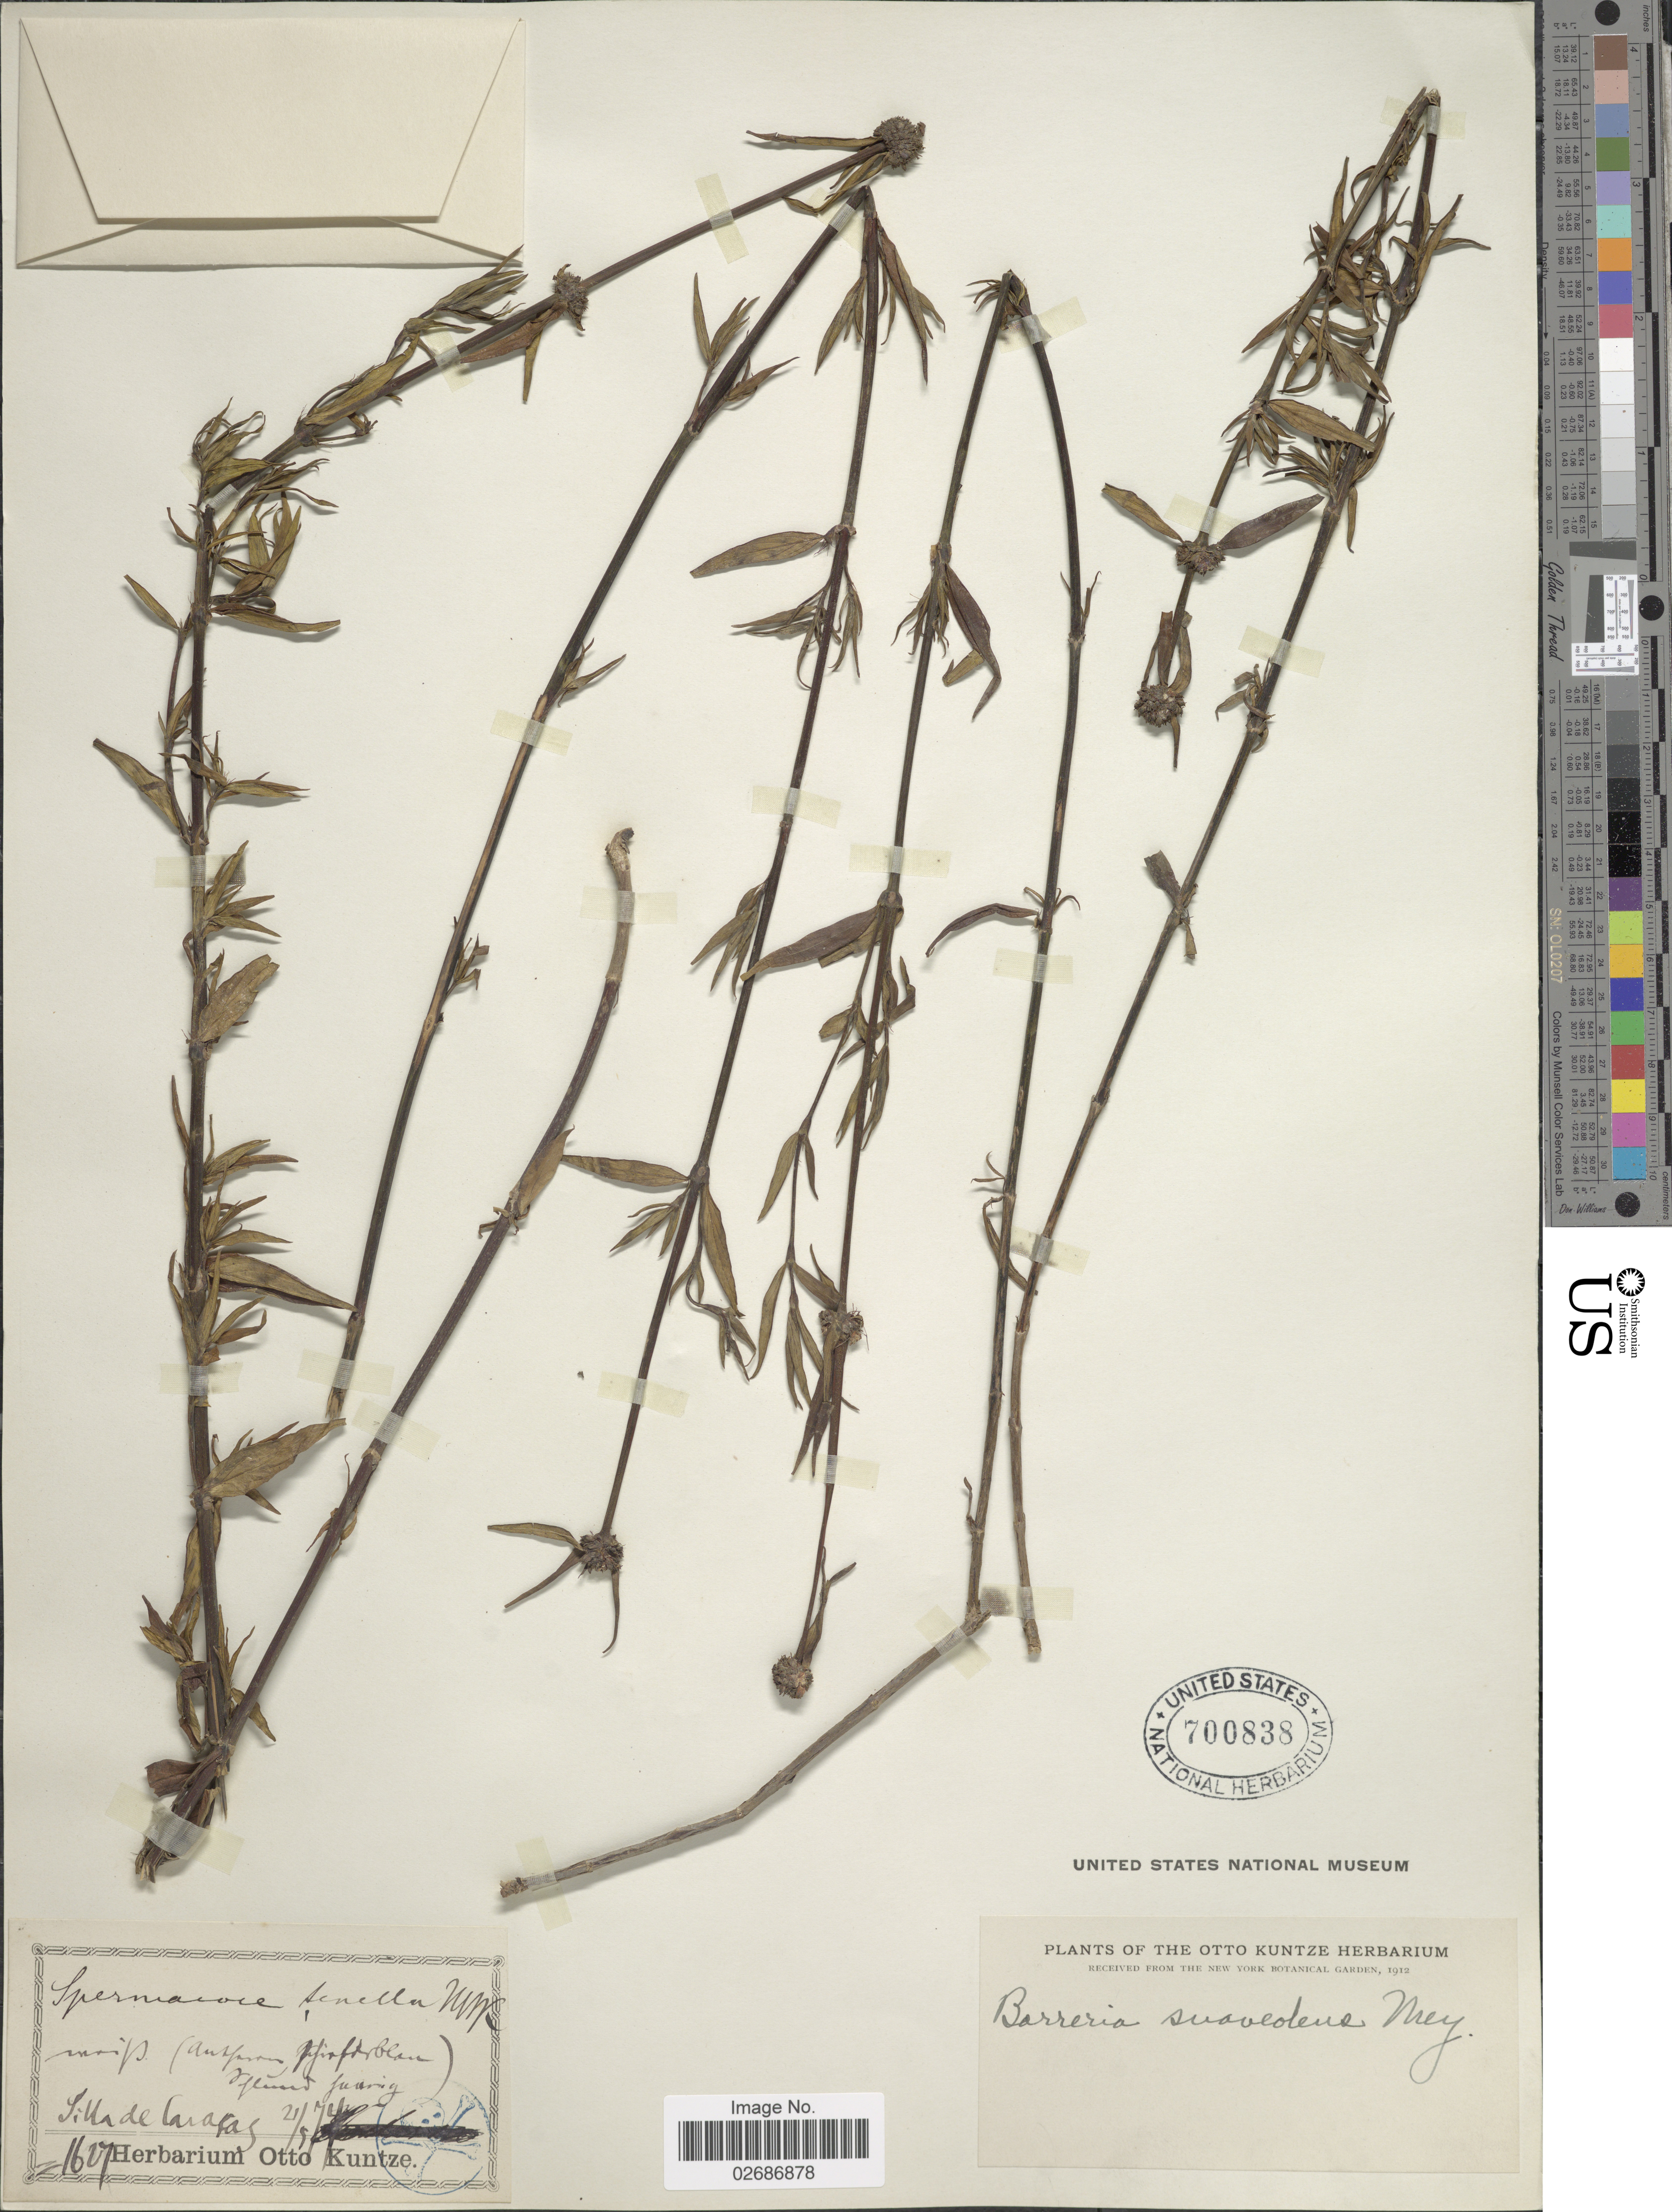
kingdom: Plantae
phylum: Tracheophyta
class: Magnoliopsida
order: Gentianales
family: Rubiaceae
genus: Borreria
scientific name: Borreria suaveolens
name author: G. Mey.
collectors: ex herb. Otto Kuntze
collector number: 1607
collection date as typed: Transcribed d/m/y: 21/5/74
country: Venezuela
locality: Silla de Caracas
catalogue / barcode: US 700838